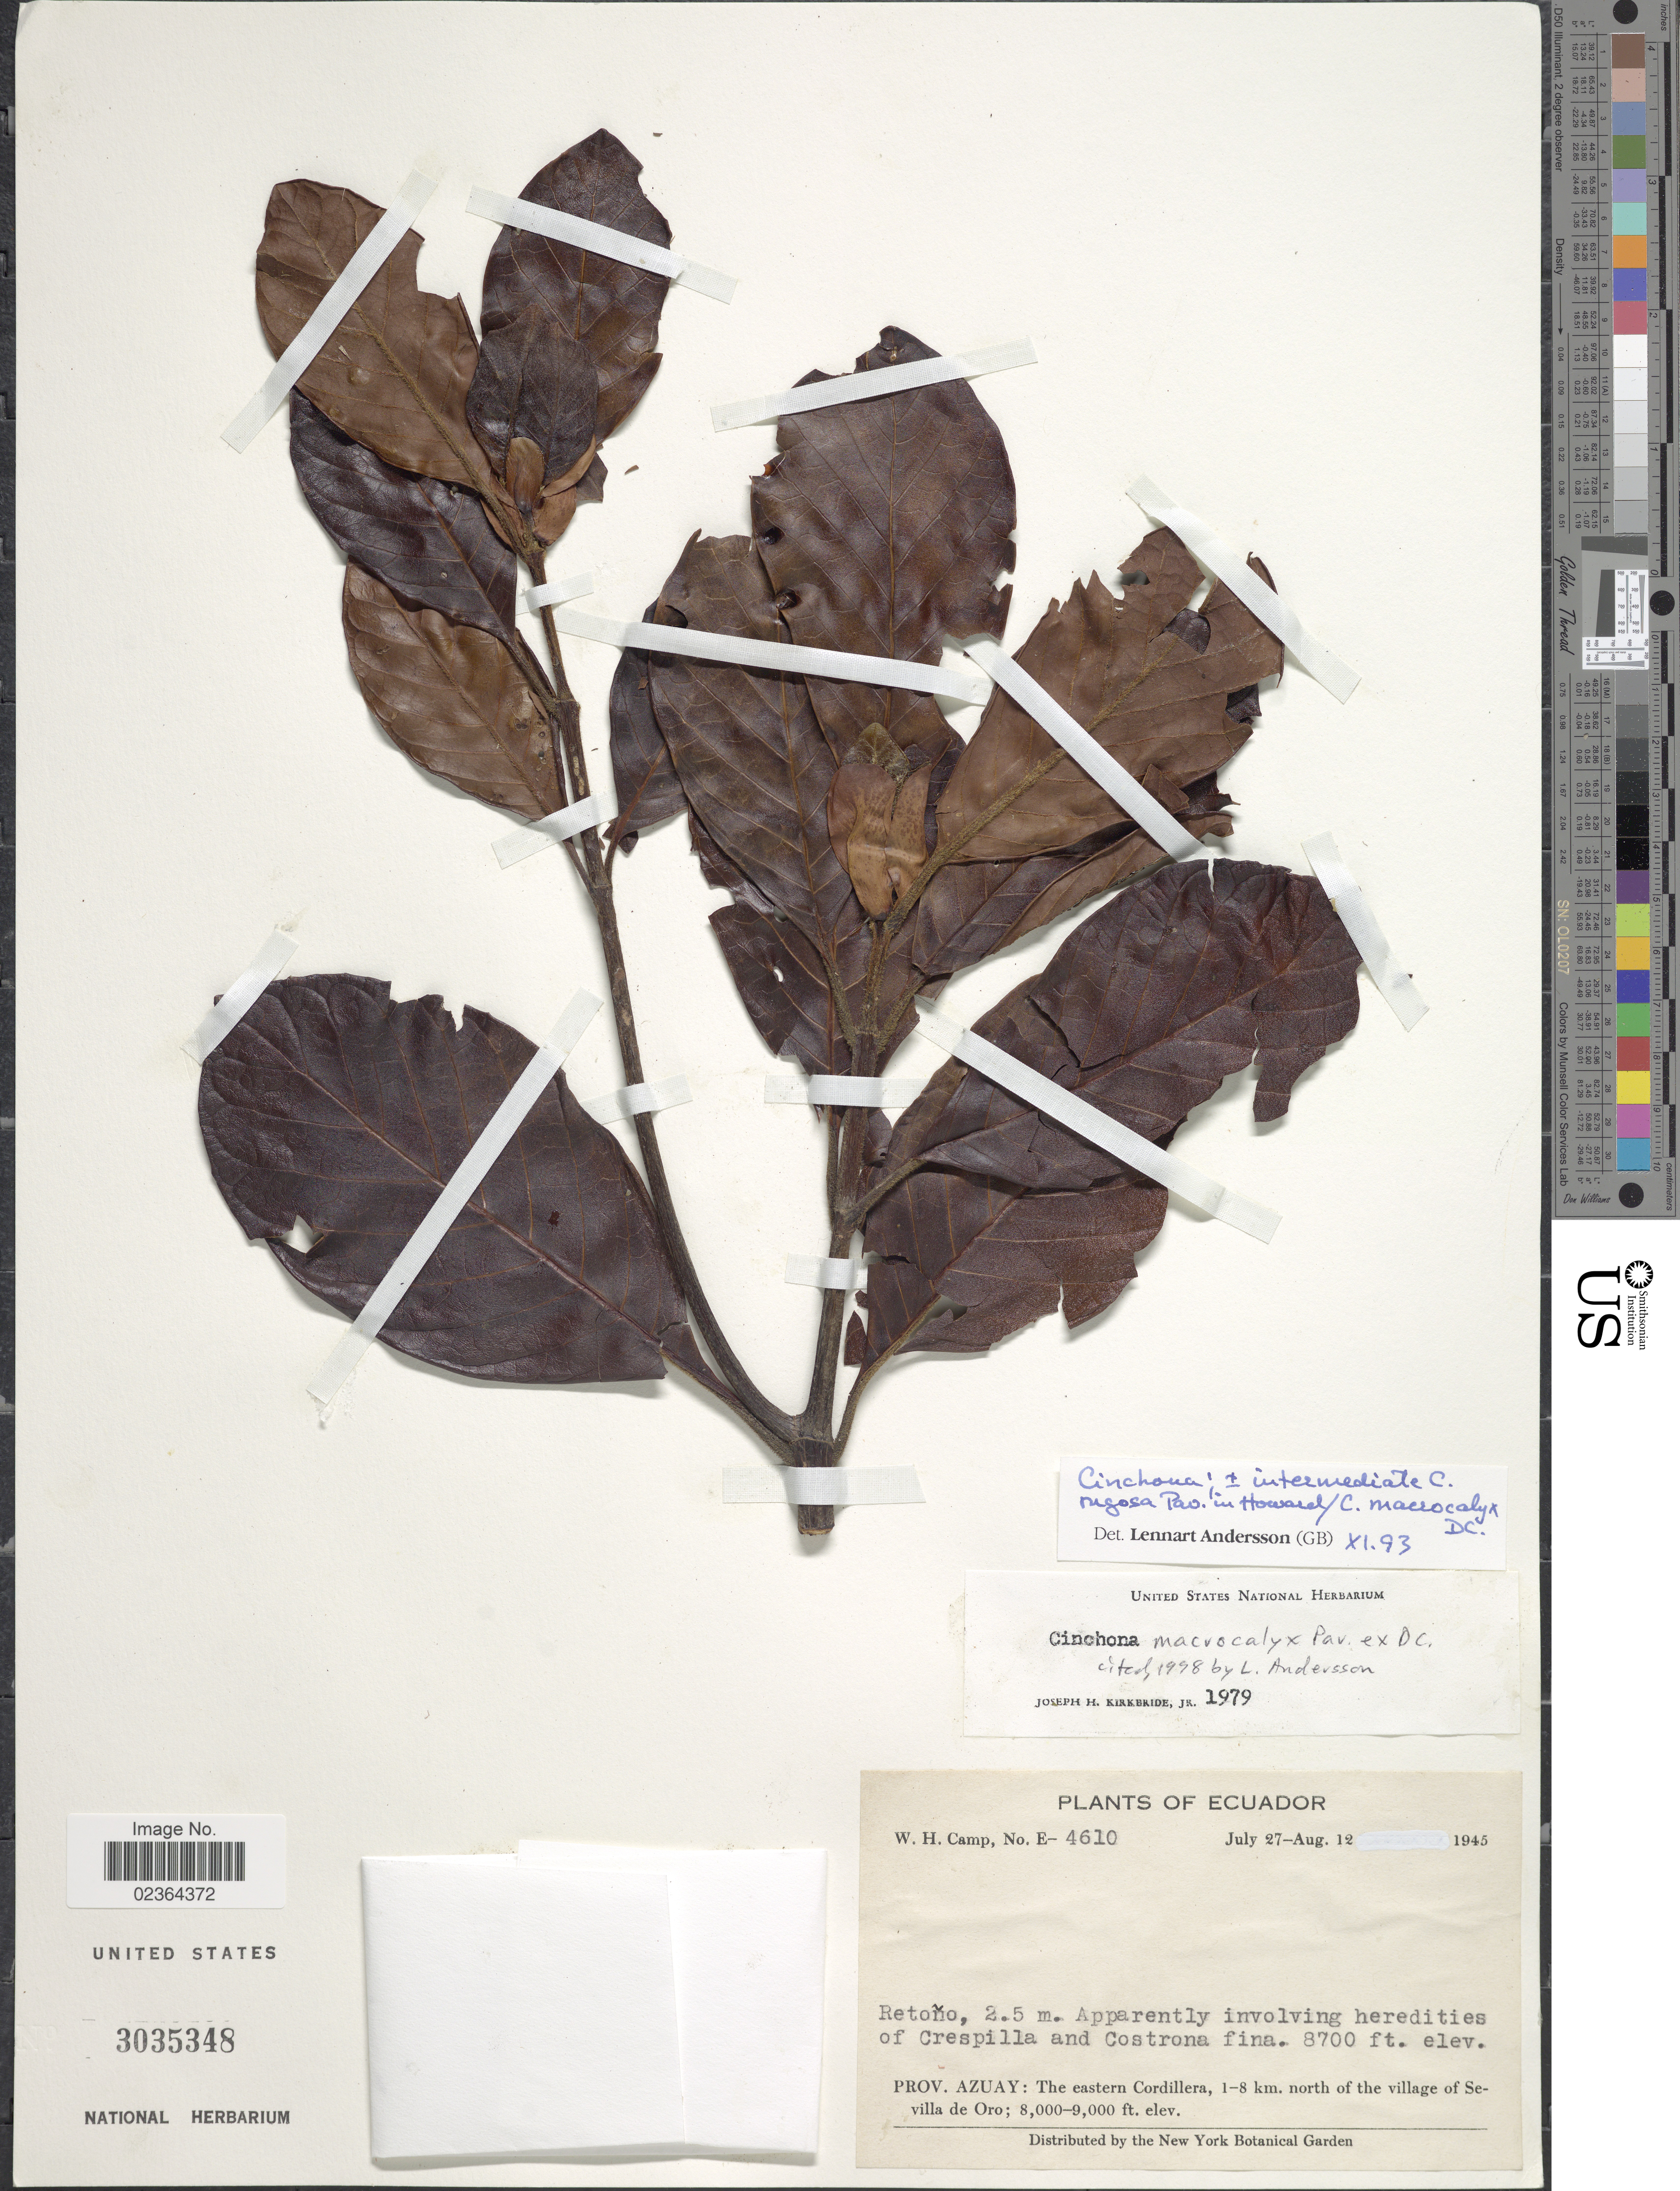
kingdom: Plantae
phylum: Tracheophyta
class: Magnoliopsida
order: Gentianales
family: Rubiaceae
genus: Cinchona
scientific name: Cinchona macrocalyx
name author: Pav. ex DC.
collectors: W. H. Camp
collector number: E-4610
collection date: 1945-07-27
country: Ecuador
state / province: Azuay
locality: Prov. Azuay: The eastern Cordillera, 1-8 km. north of the village of Sevilla de Oro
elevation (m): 2652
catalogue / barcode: US 3035348